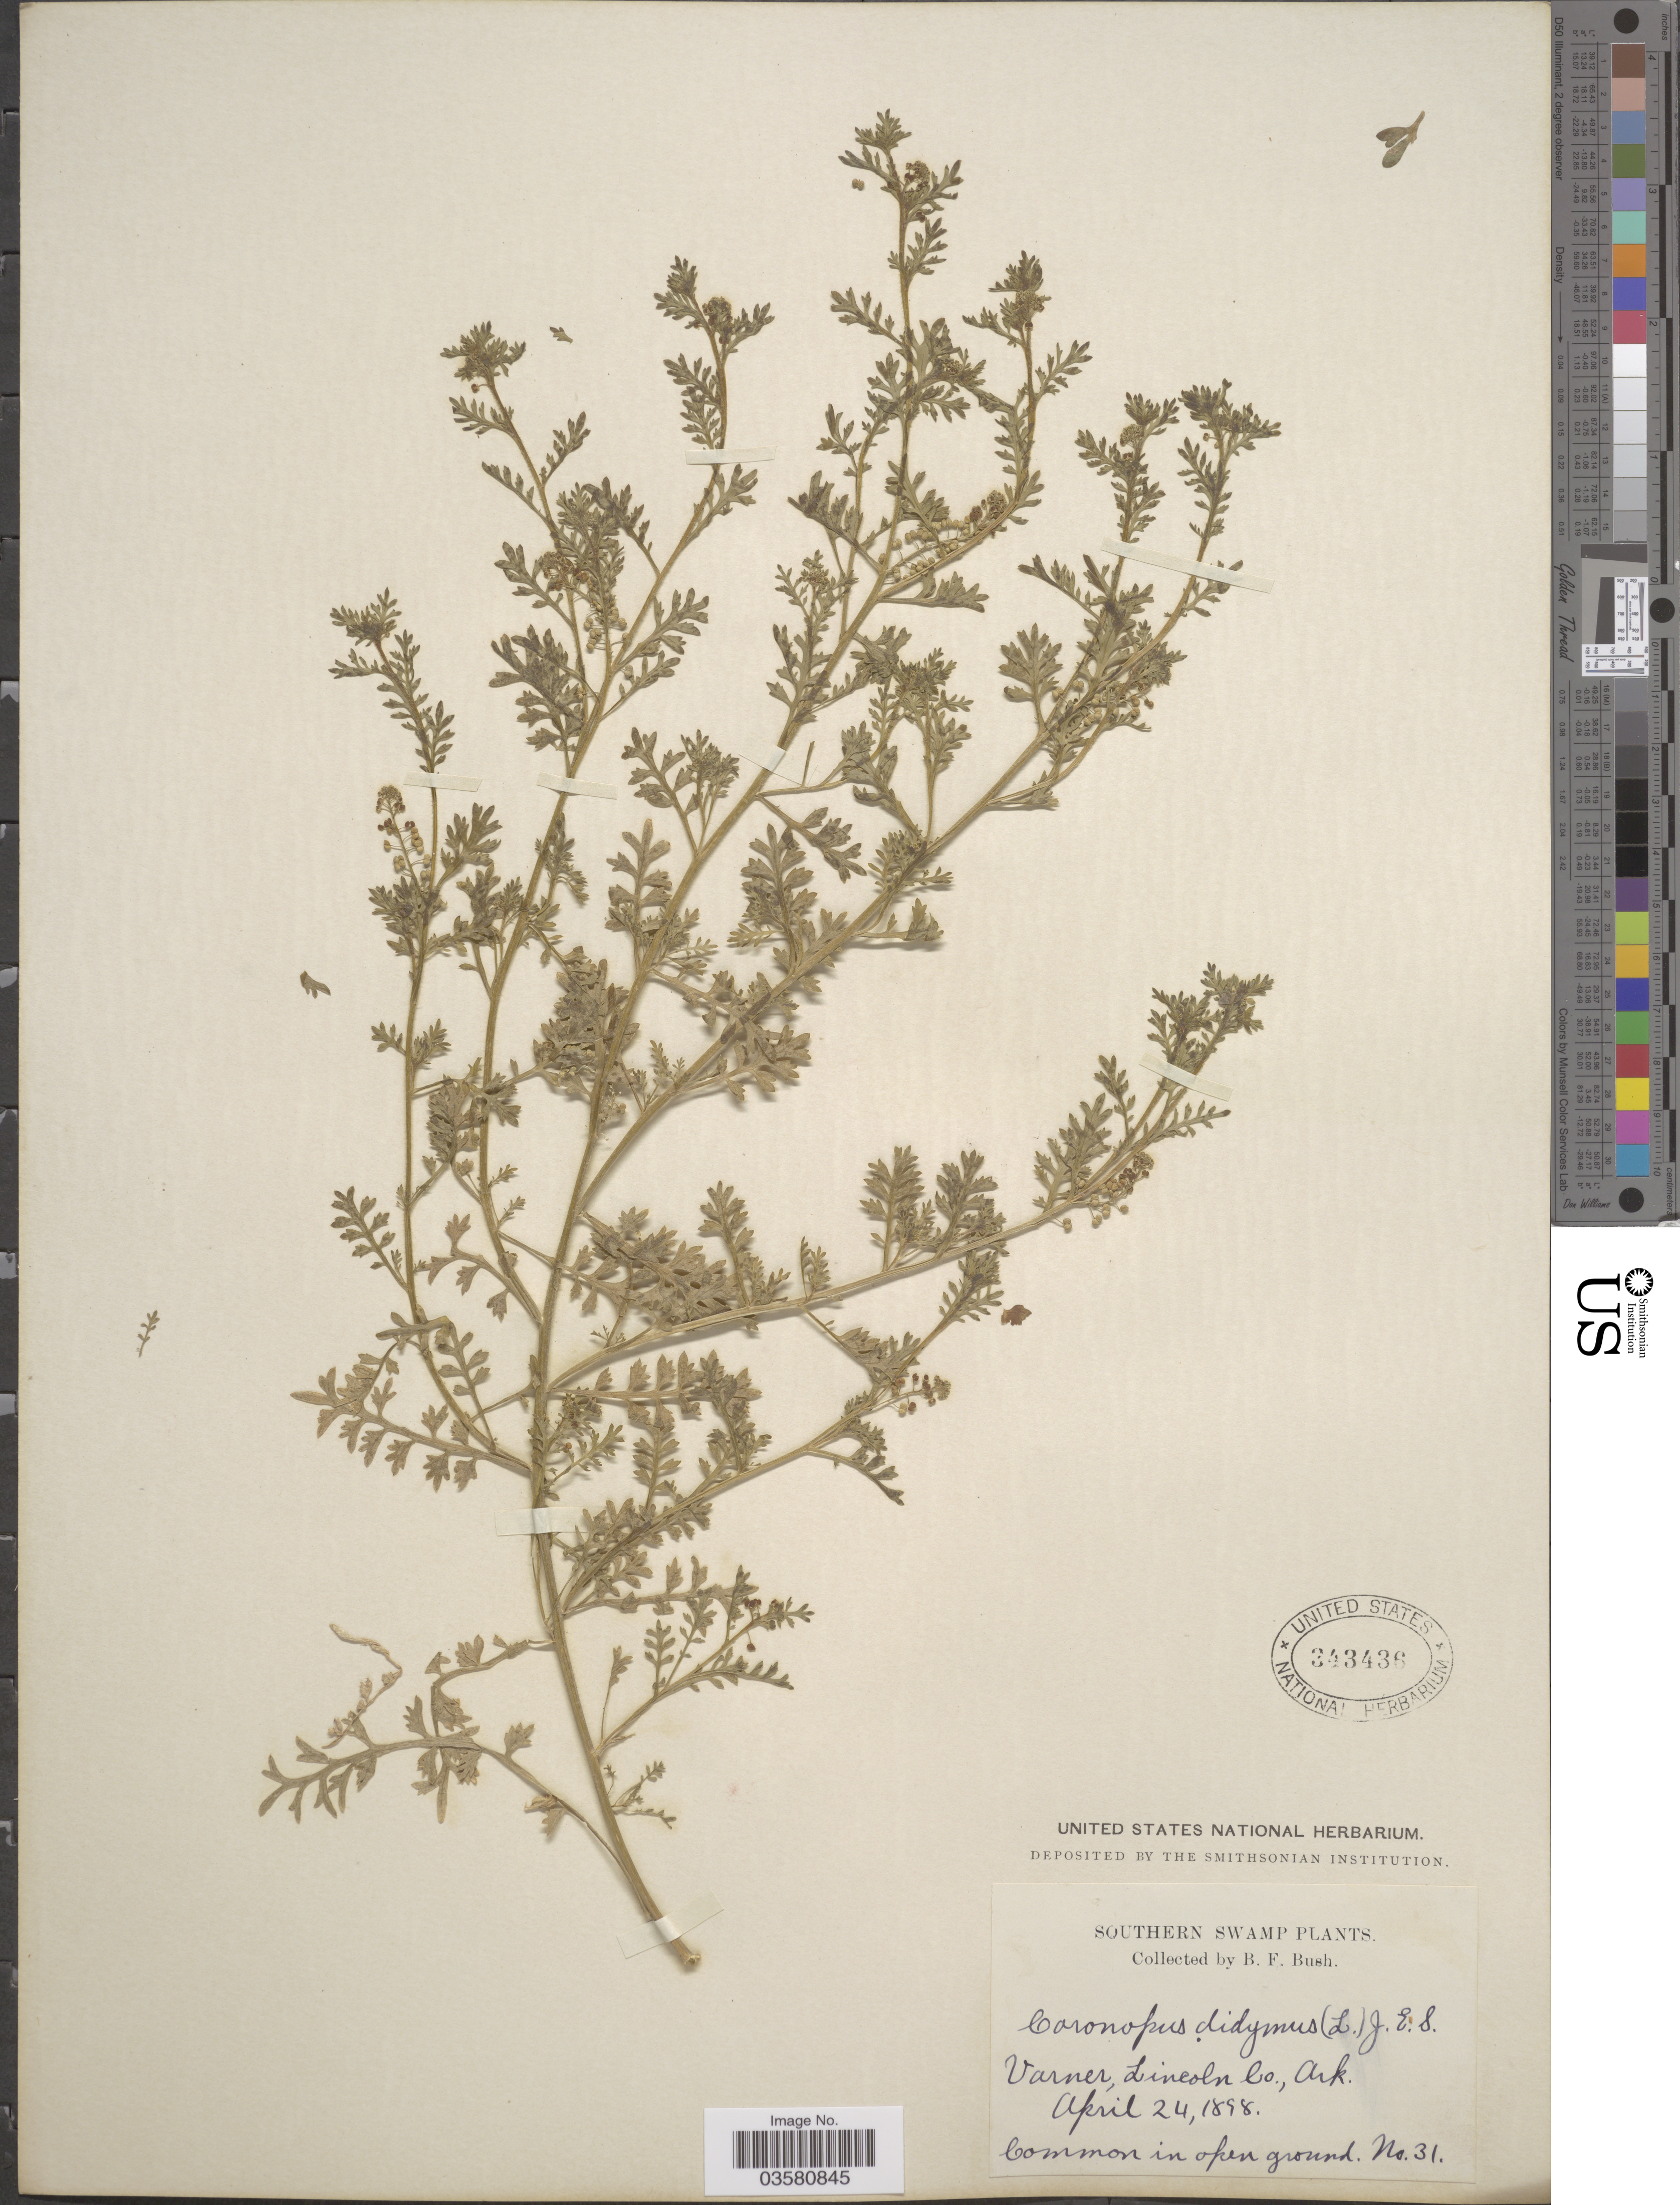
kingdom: Plantae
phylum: Tracheophyta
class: Magnoliopsida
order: Brassicales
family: Brassicaceae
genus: Lepidium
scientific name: Lepidium didymum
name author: L.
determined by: Strong, M. T., (US), Smithsonian Institution - National Museum of Natural History (UNITED STATES)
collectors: B. F. Bush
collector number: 31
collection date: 1898-04-24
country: United States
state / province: Arkansas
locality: Southern Swamp. Varner, Lincoln Co.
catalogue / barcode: US 343436